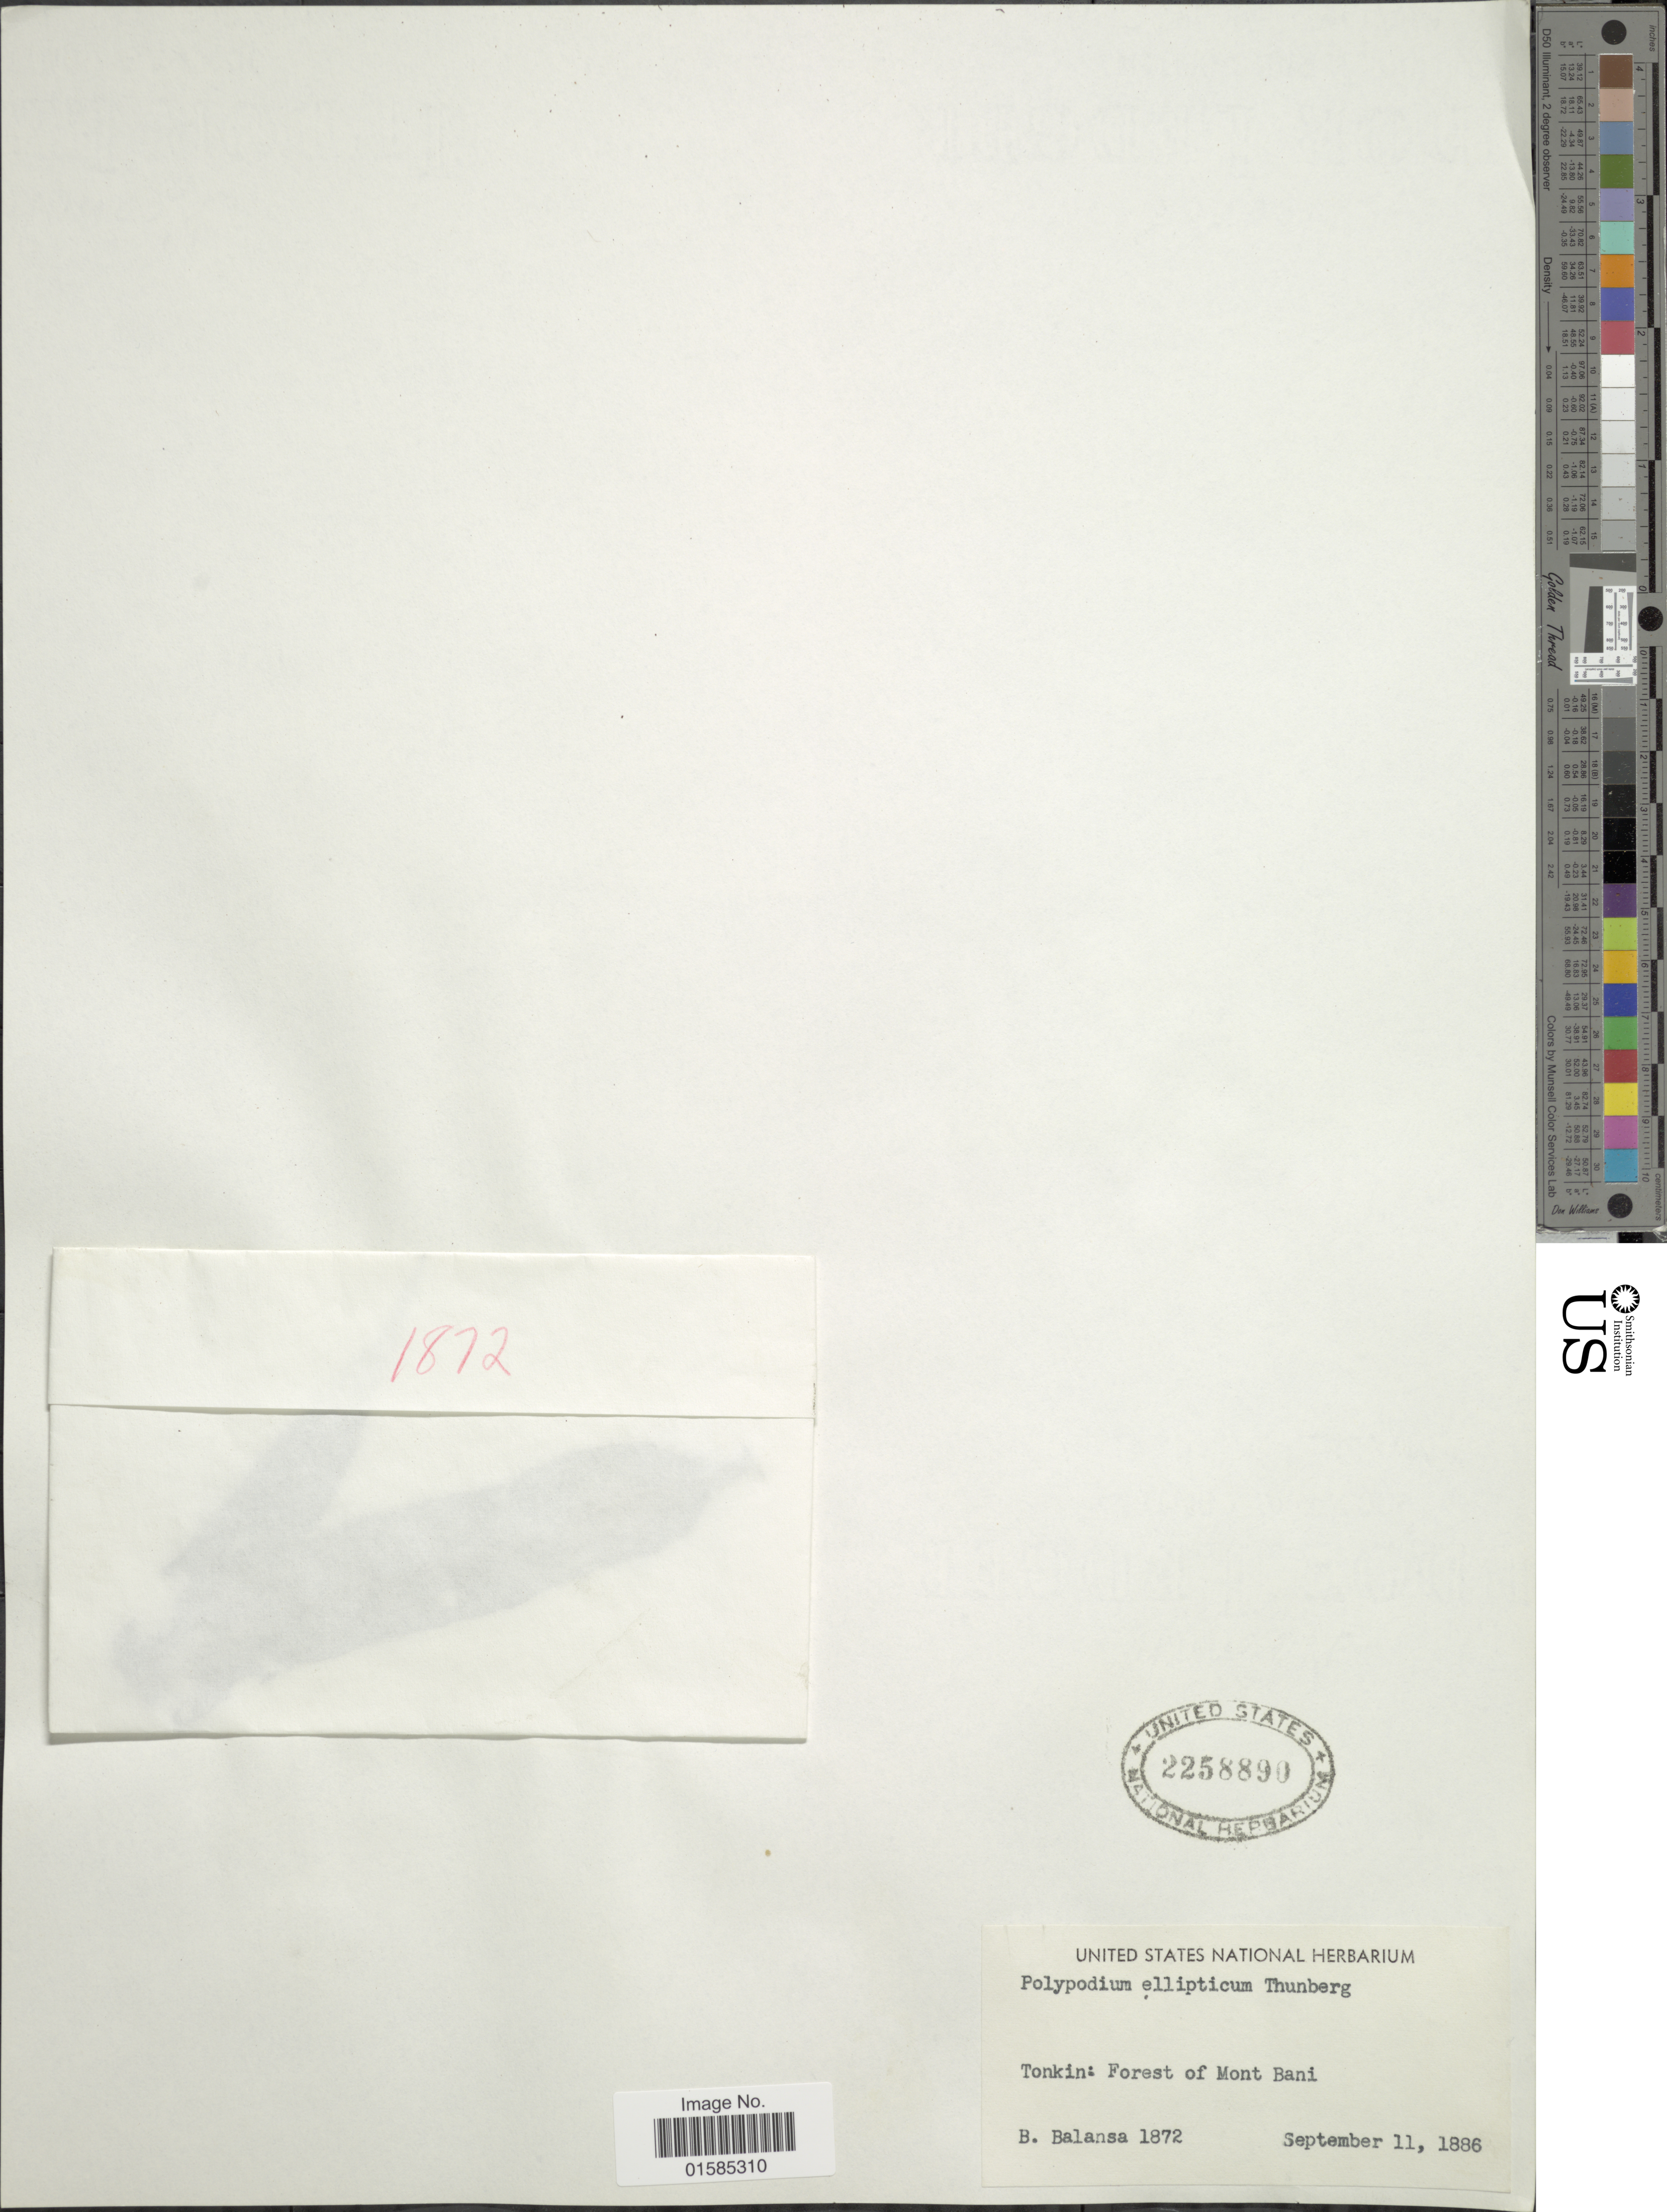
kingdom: Plantae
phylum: Tracheophyta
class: Polypodiopsida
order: Polypodiales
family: Polypodiaceae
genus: Leptochilus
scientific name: Leptochilus ellipticus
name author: (Thunb.) Noot.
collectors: B. Balansa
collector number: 1872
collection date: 1886-09-11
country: Vietnam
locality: Tonkin: Forest of Mont Bani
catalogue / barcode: US 2258890